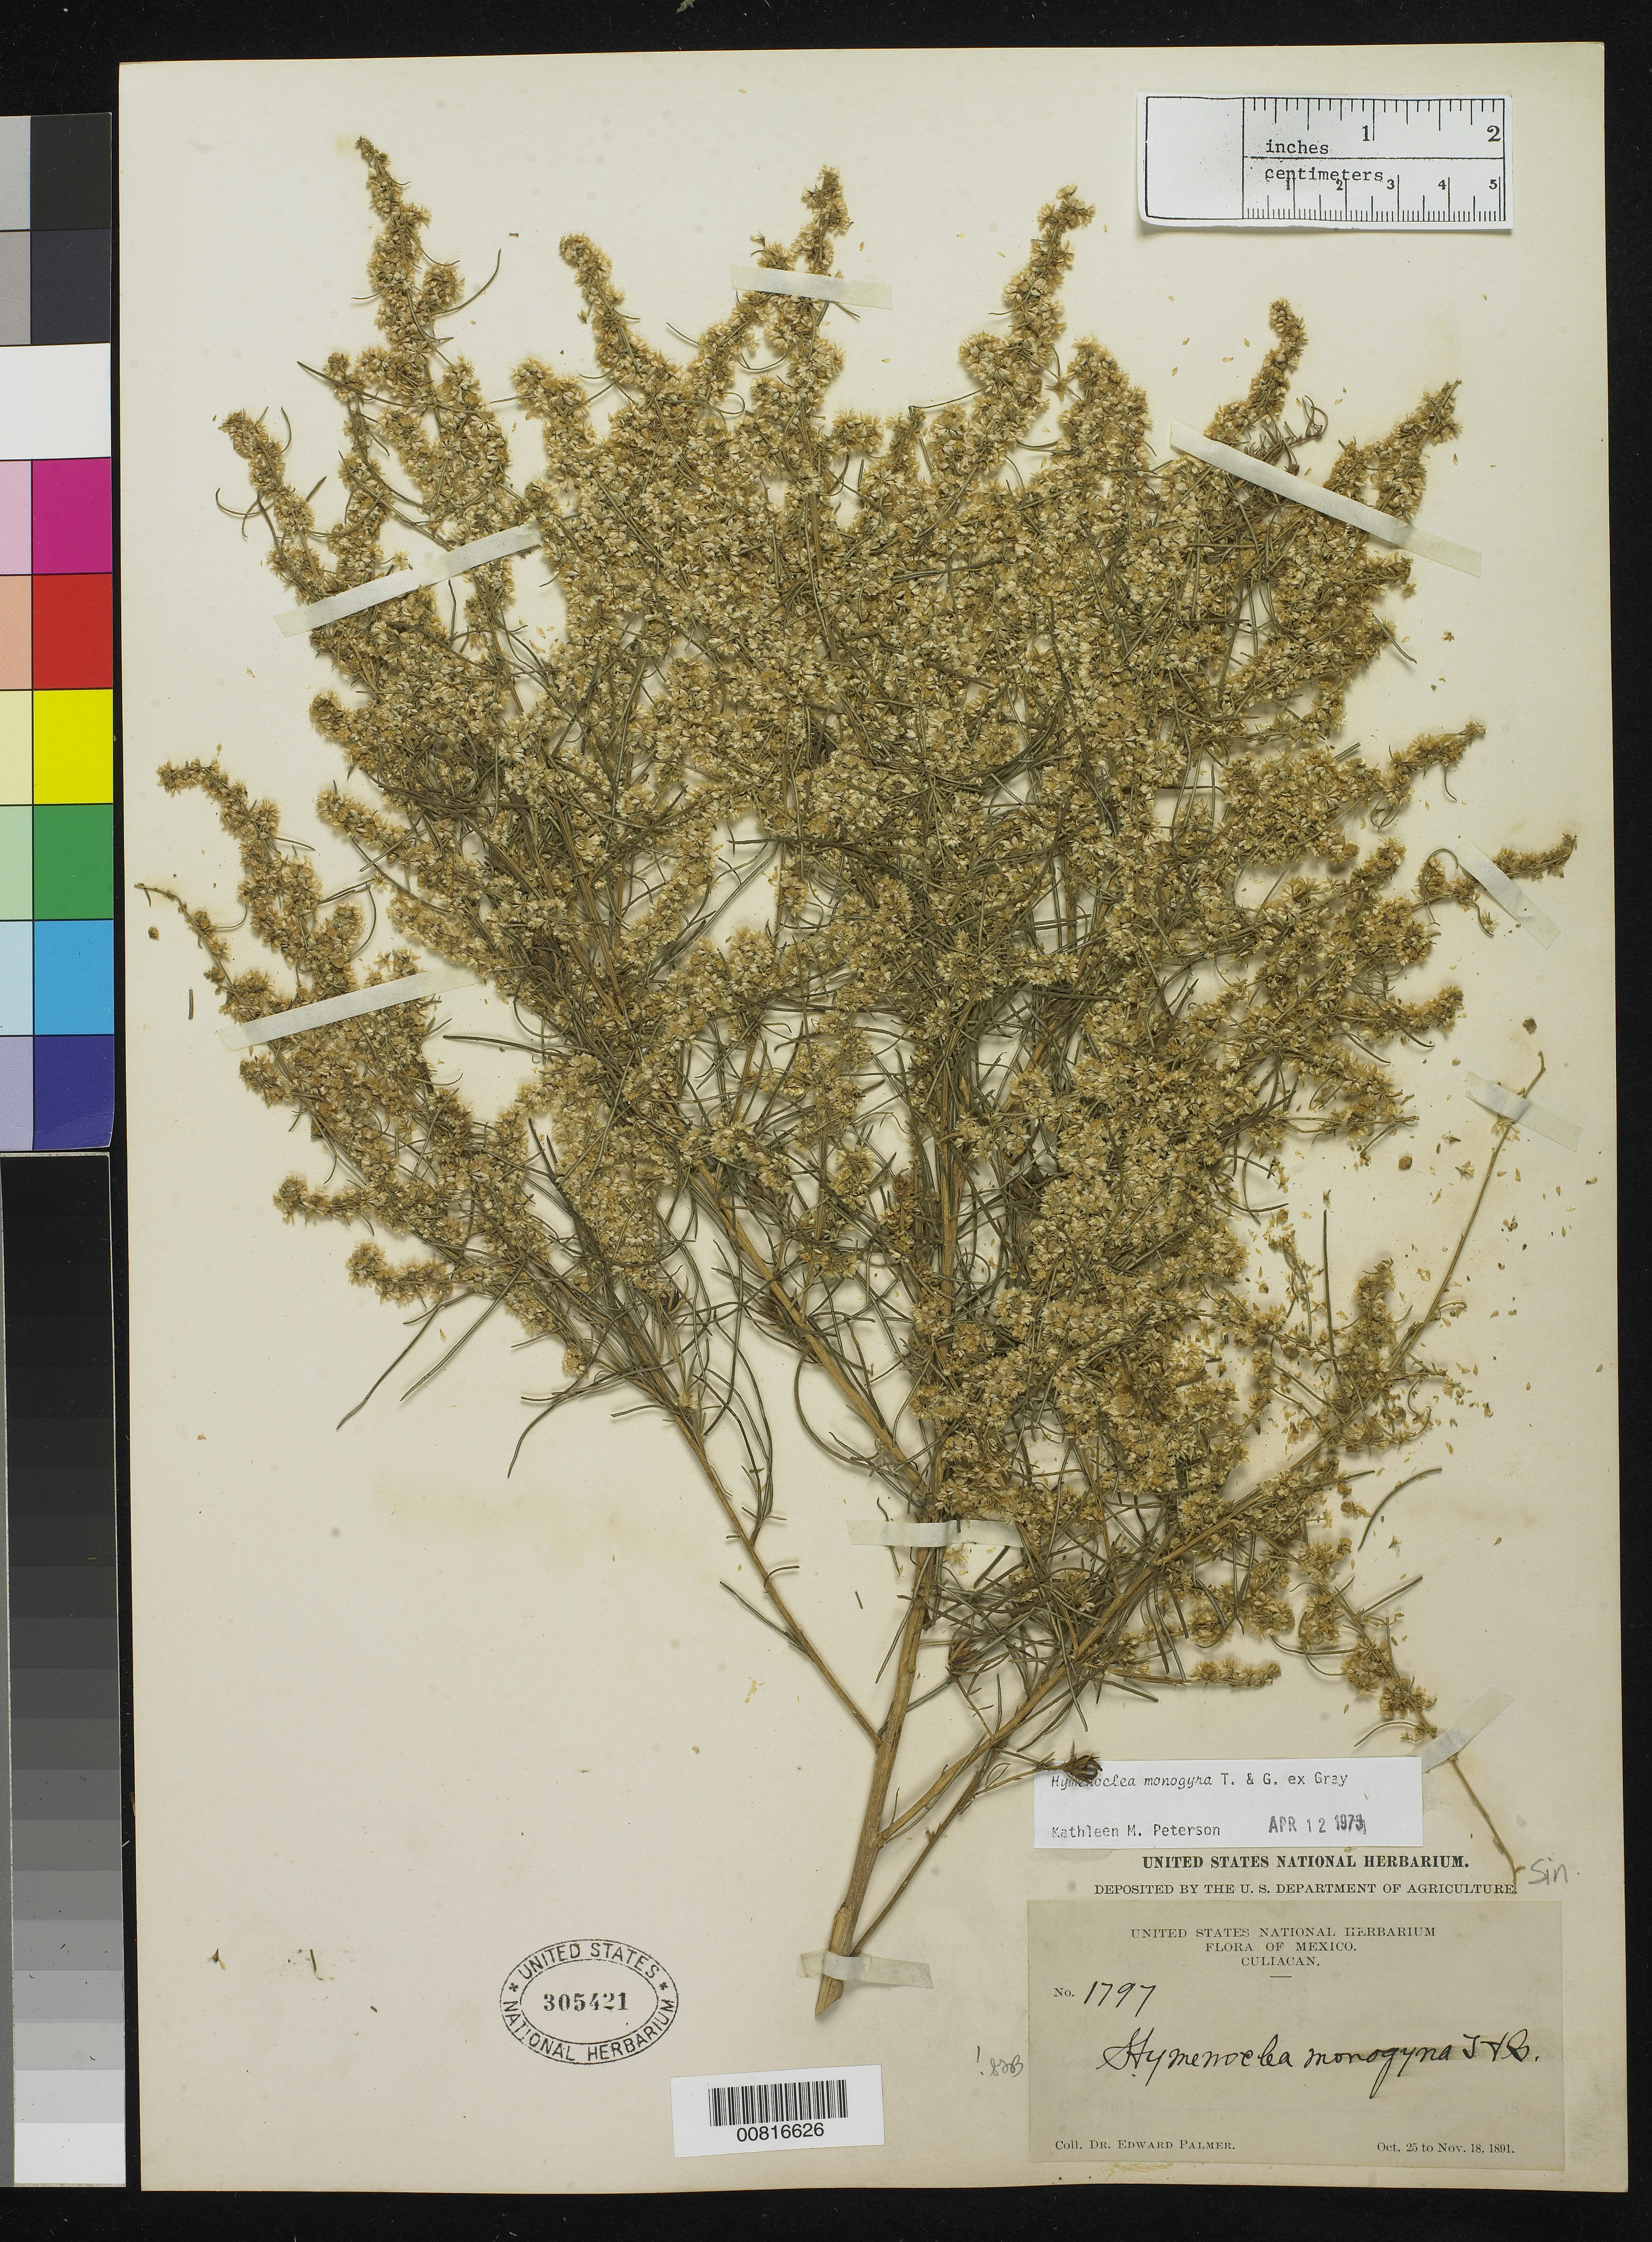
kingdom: Plantae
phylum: Tracheophyta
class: Magnoliopsida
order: Asterales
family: Asteraceae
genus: Hymenoclea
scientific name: Hymenoclea monogyra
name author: Torr. & A. Gray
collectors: E. Palmer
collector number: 1797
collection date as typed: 25 Oct 1891 to 18 Nov 1891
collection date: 1891-10-25/1891-11-18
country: Mexico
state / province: Sinaloa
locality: Culiacan, Sinaloa.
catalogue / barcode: US 305421